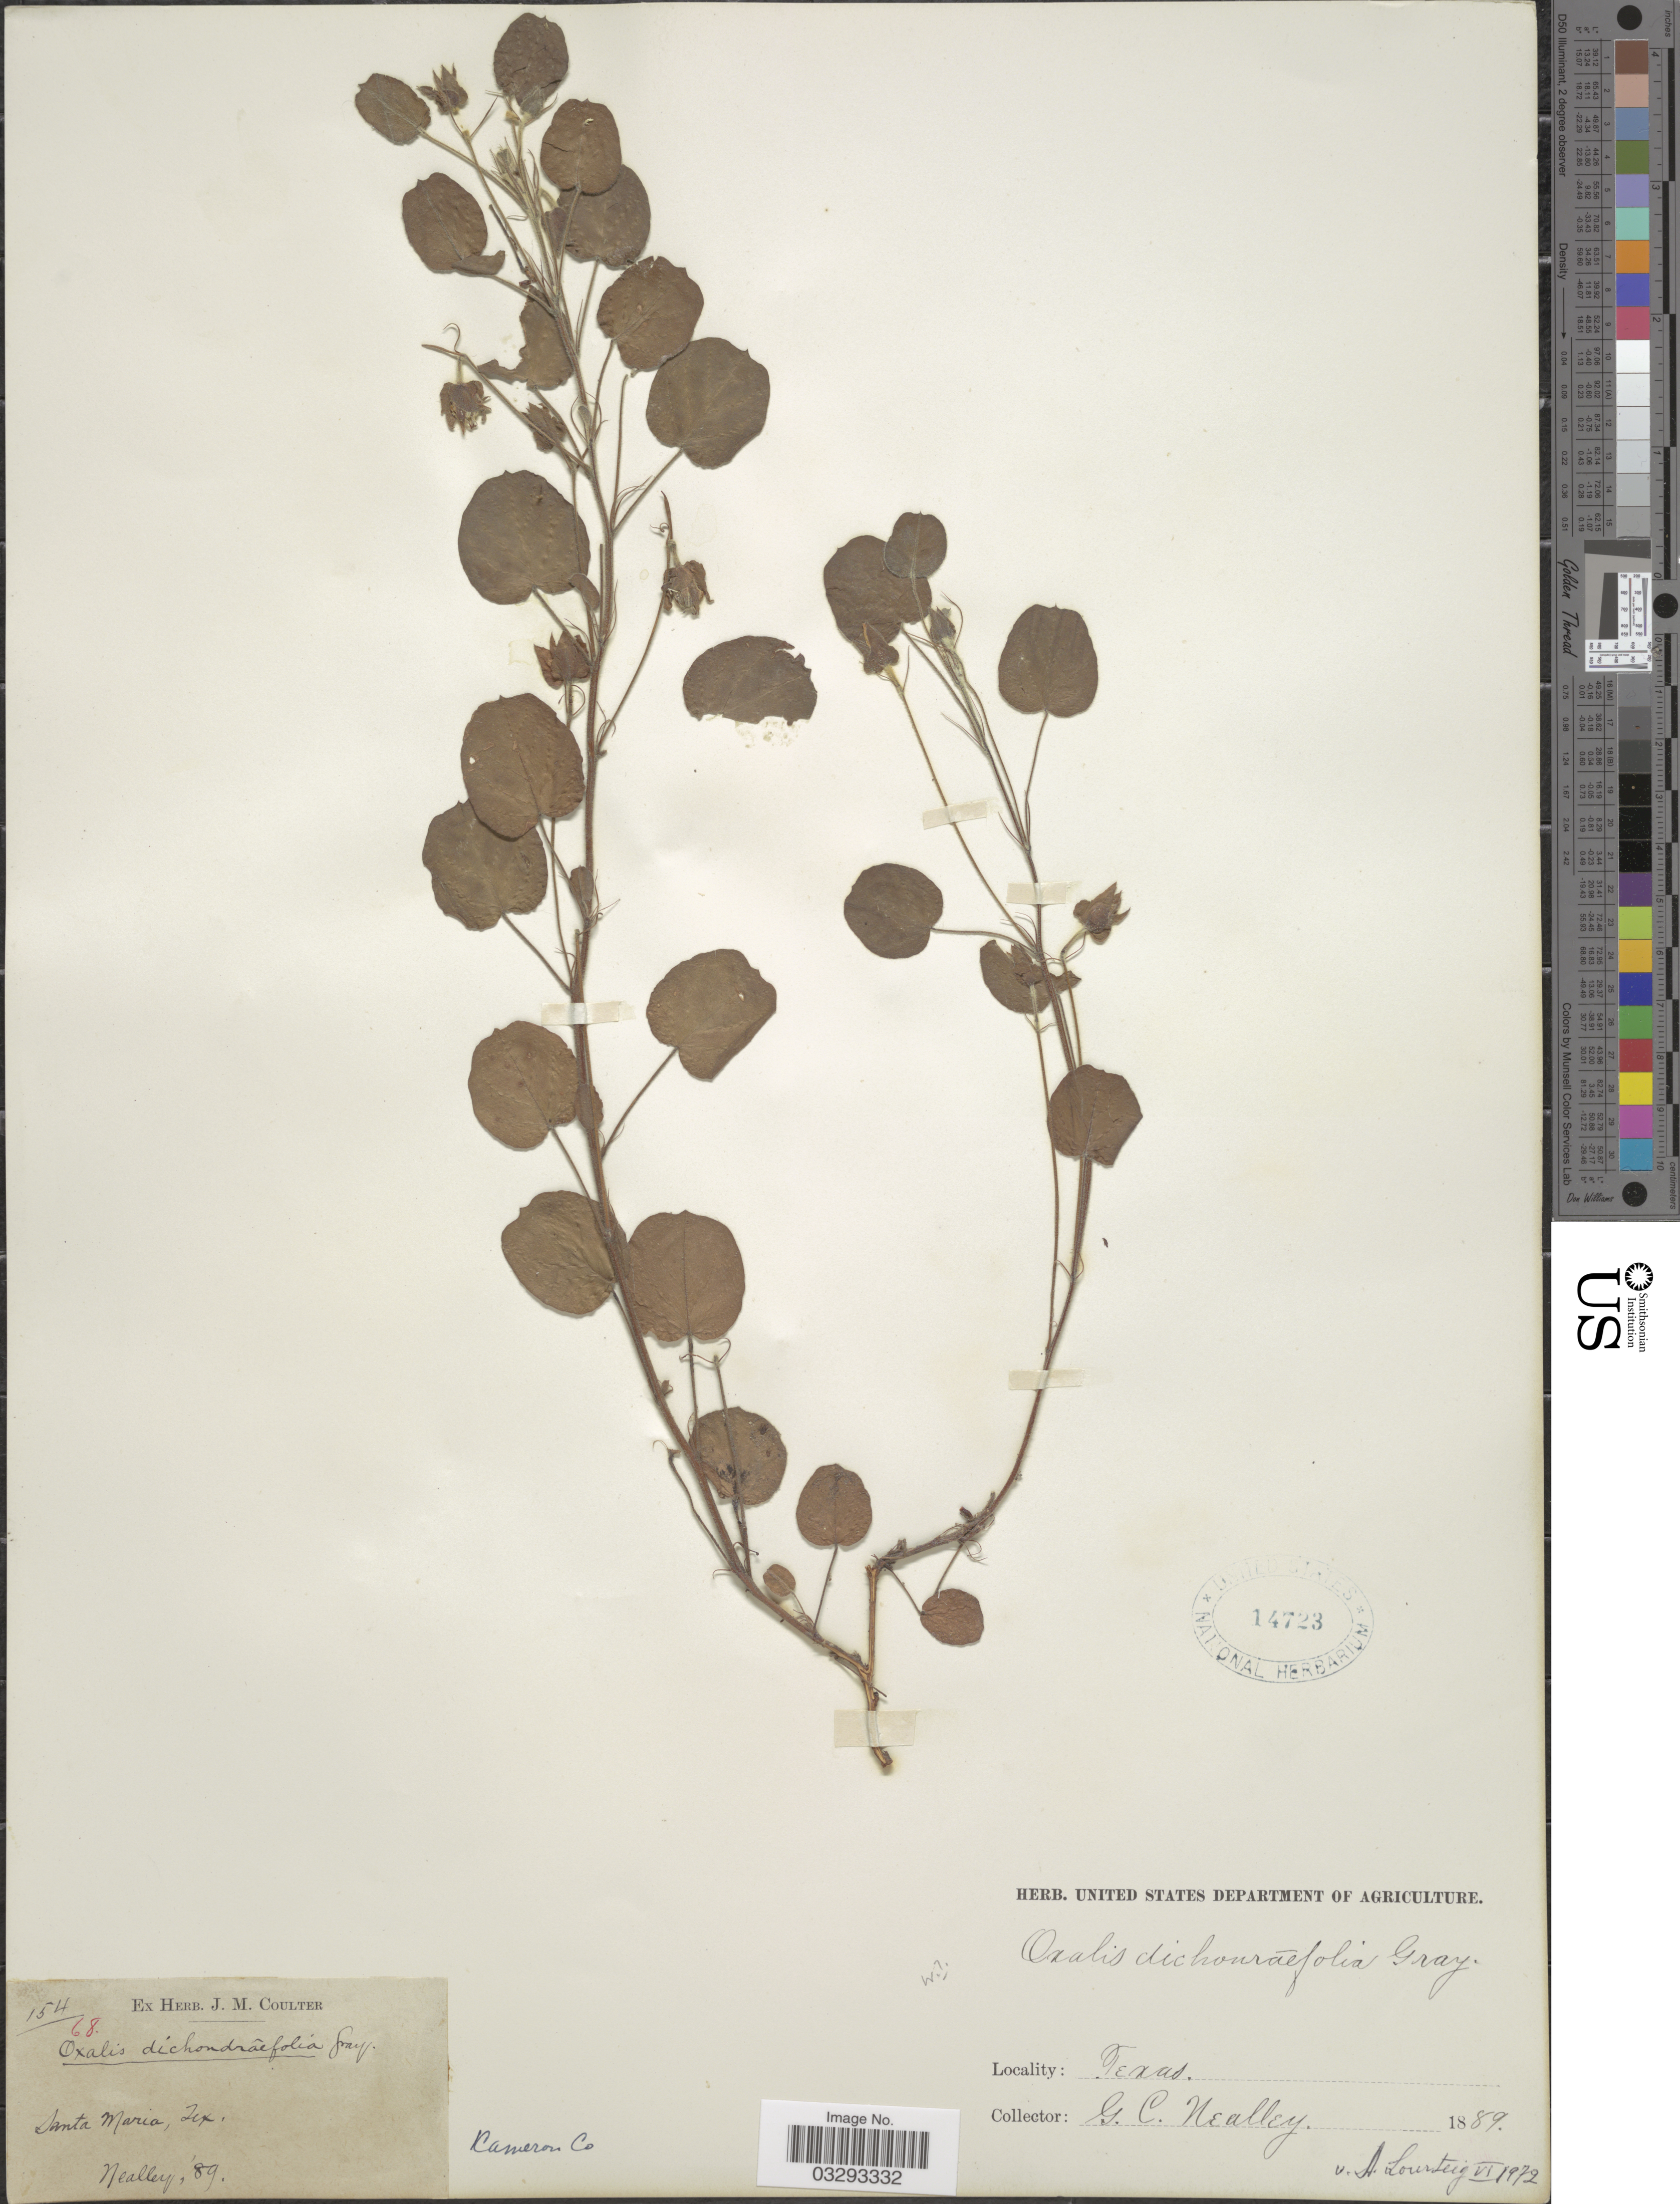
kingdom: Plantae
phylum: Tracheophyta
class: Magnoliopsida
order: Oxalidales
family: Oxalidaceae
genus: Oxalis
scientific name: Oxalis dichondraefolia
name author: A. Gray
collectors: G. C. Nealley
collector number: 154/68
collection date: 1889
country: United States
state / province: Texas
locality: Santa Maria. Cameron Co.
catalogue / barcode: US 14723